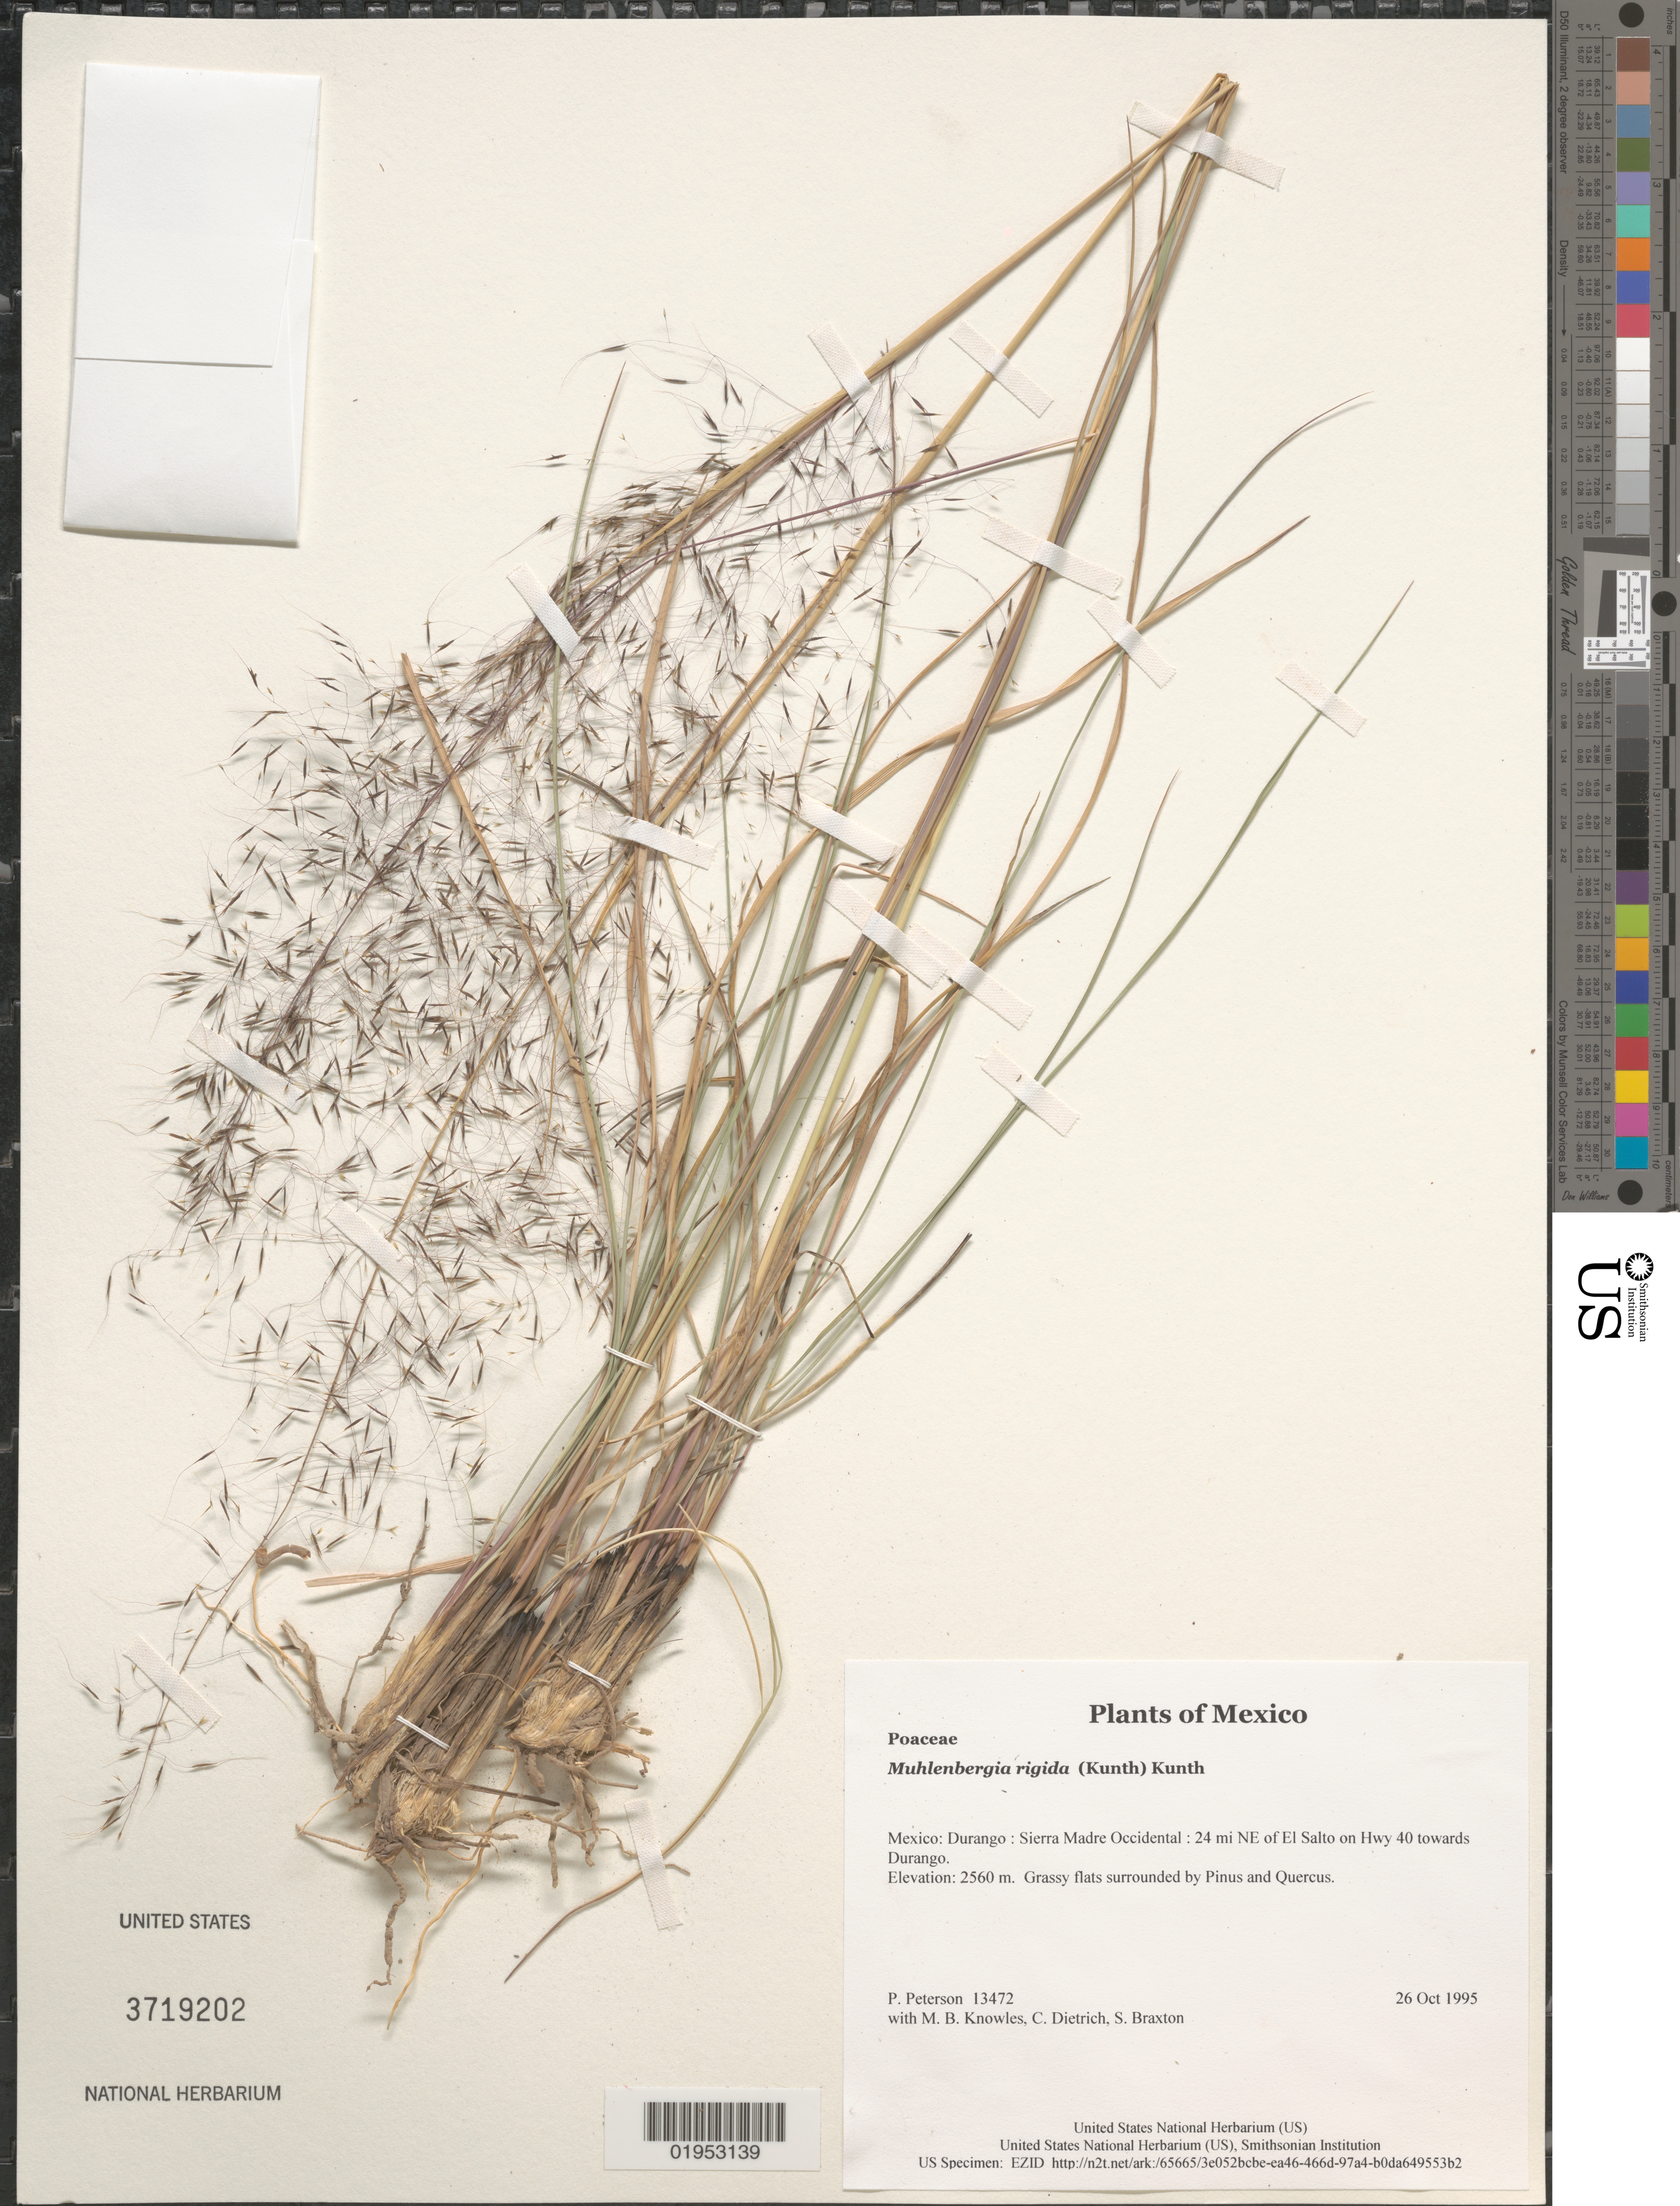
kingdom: Plantae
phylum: Tracheophyta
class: Liliopsida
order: Poales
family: Poaceae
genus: Muhlenbergia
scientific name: Muhlenbergia rigida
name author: (Kunth) Kunth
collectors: P. M. Peterson, M. B. Knowles, C. Dietrich & S. Braxton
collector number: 13472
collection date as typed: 26 Oct 1995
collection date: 1995-10-26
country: Mexico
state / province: Durango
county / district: Sierra Madre Occidental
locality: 24 mi NE of El Salto on Hwy 40 towards Durango.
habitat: Grassy flats surrounded by Pinus and Quercus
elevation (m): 2560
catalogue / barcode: US 3719202